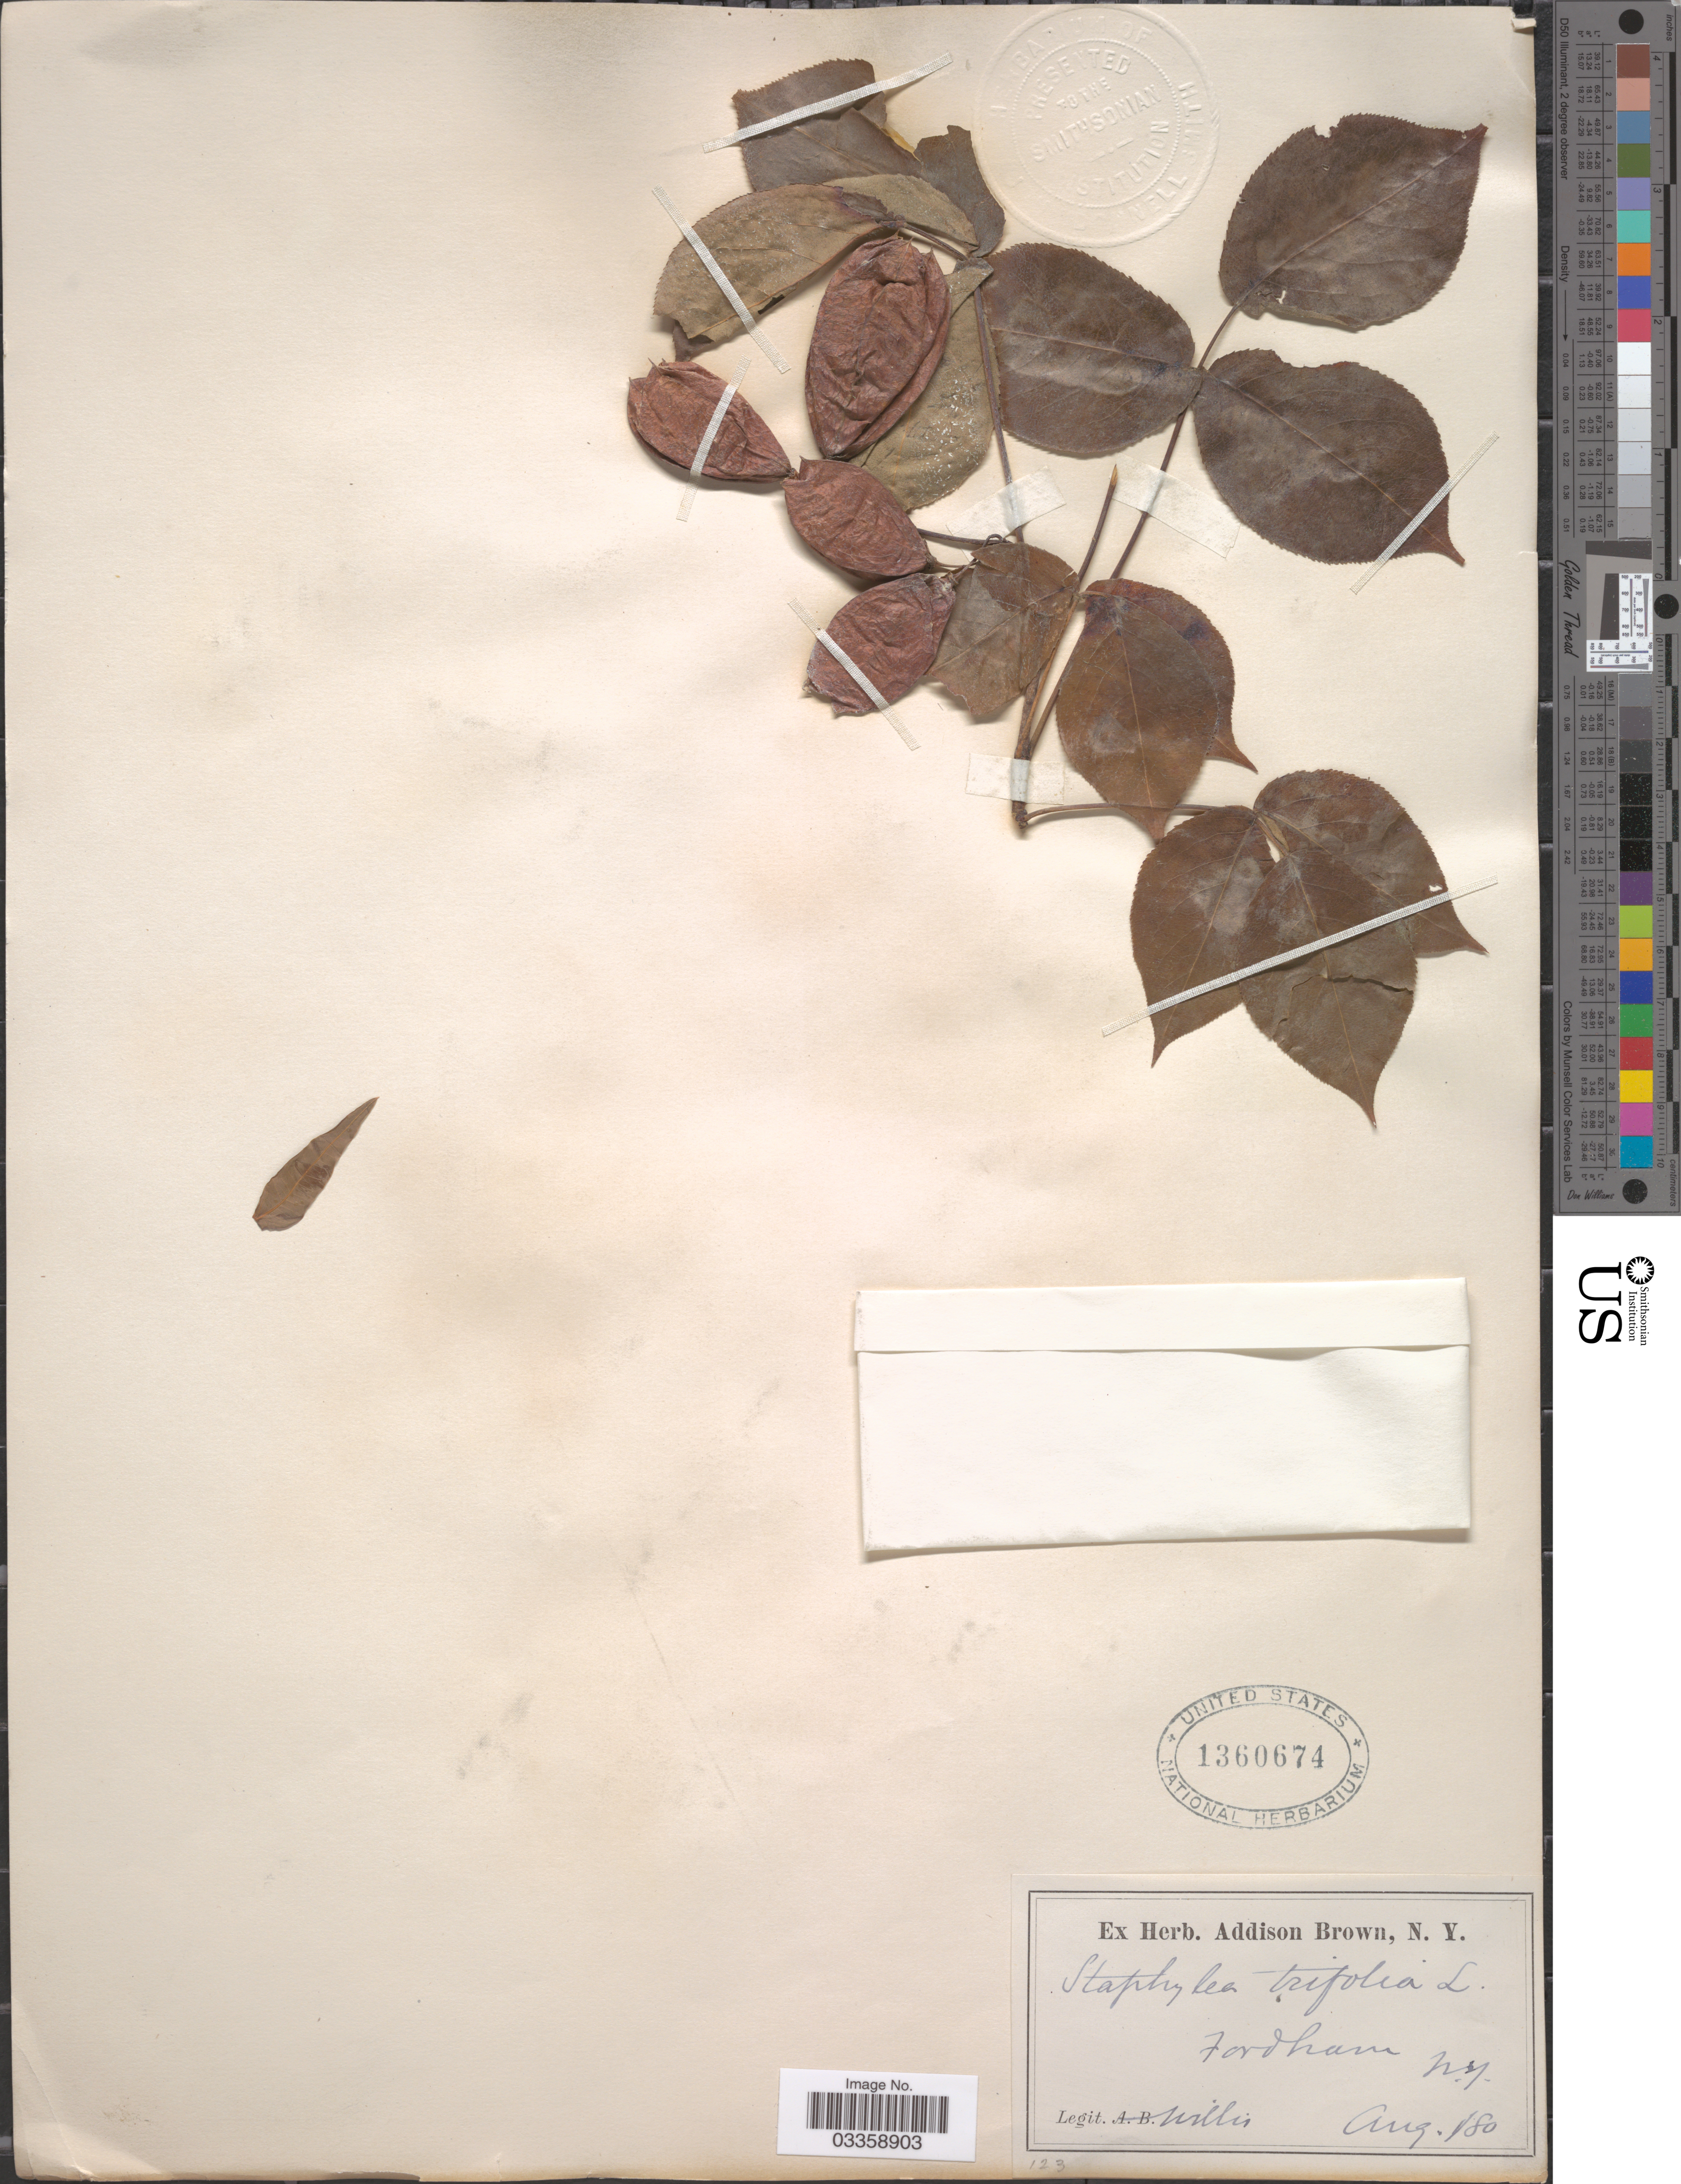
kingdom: Plantae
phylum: Tracheophyta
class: Magnoliopsida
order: Crossosomatales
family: Staphyleaceae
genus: Staphylea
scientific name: Staphylea trifolia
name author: L.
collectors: Willis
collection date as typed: Aug. 180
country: United States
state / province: New York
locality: Fordham.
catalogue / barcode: US 1360674